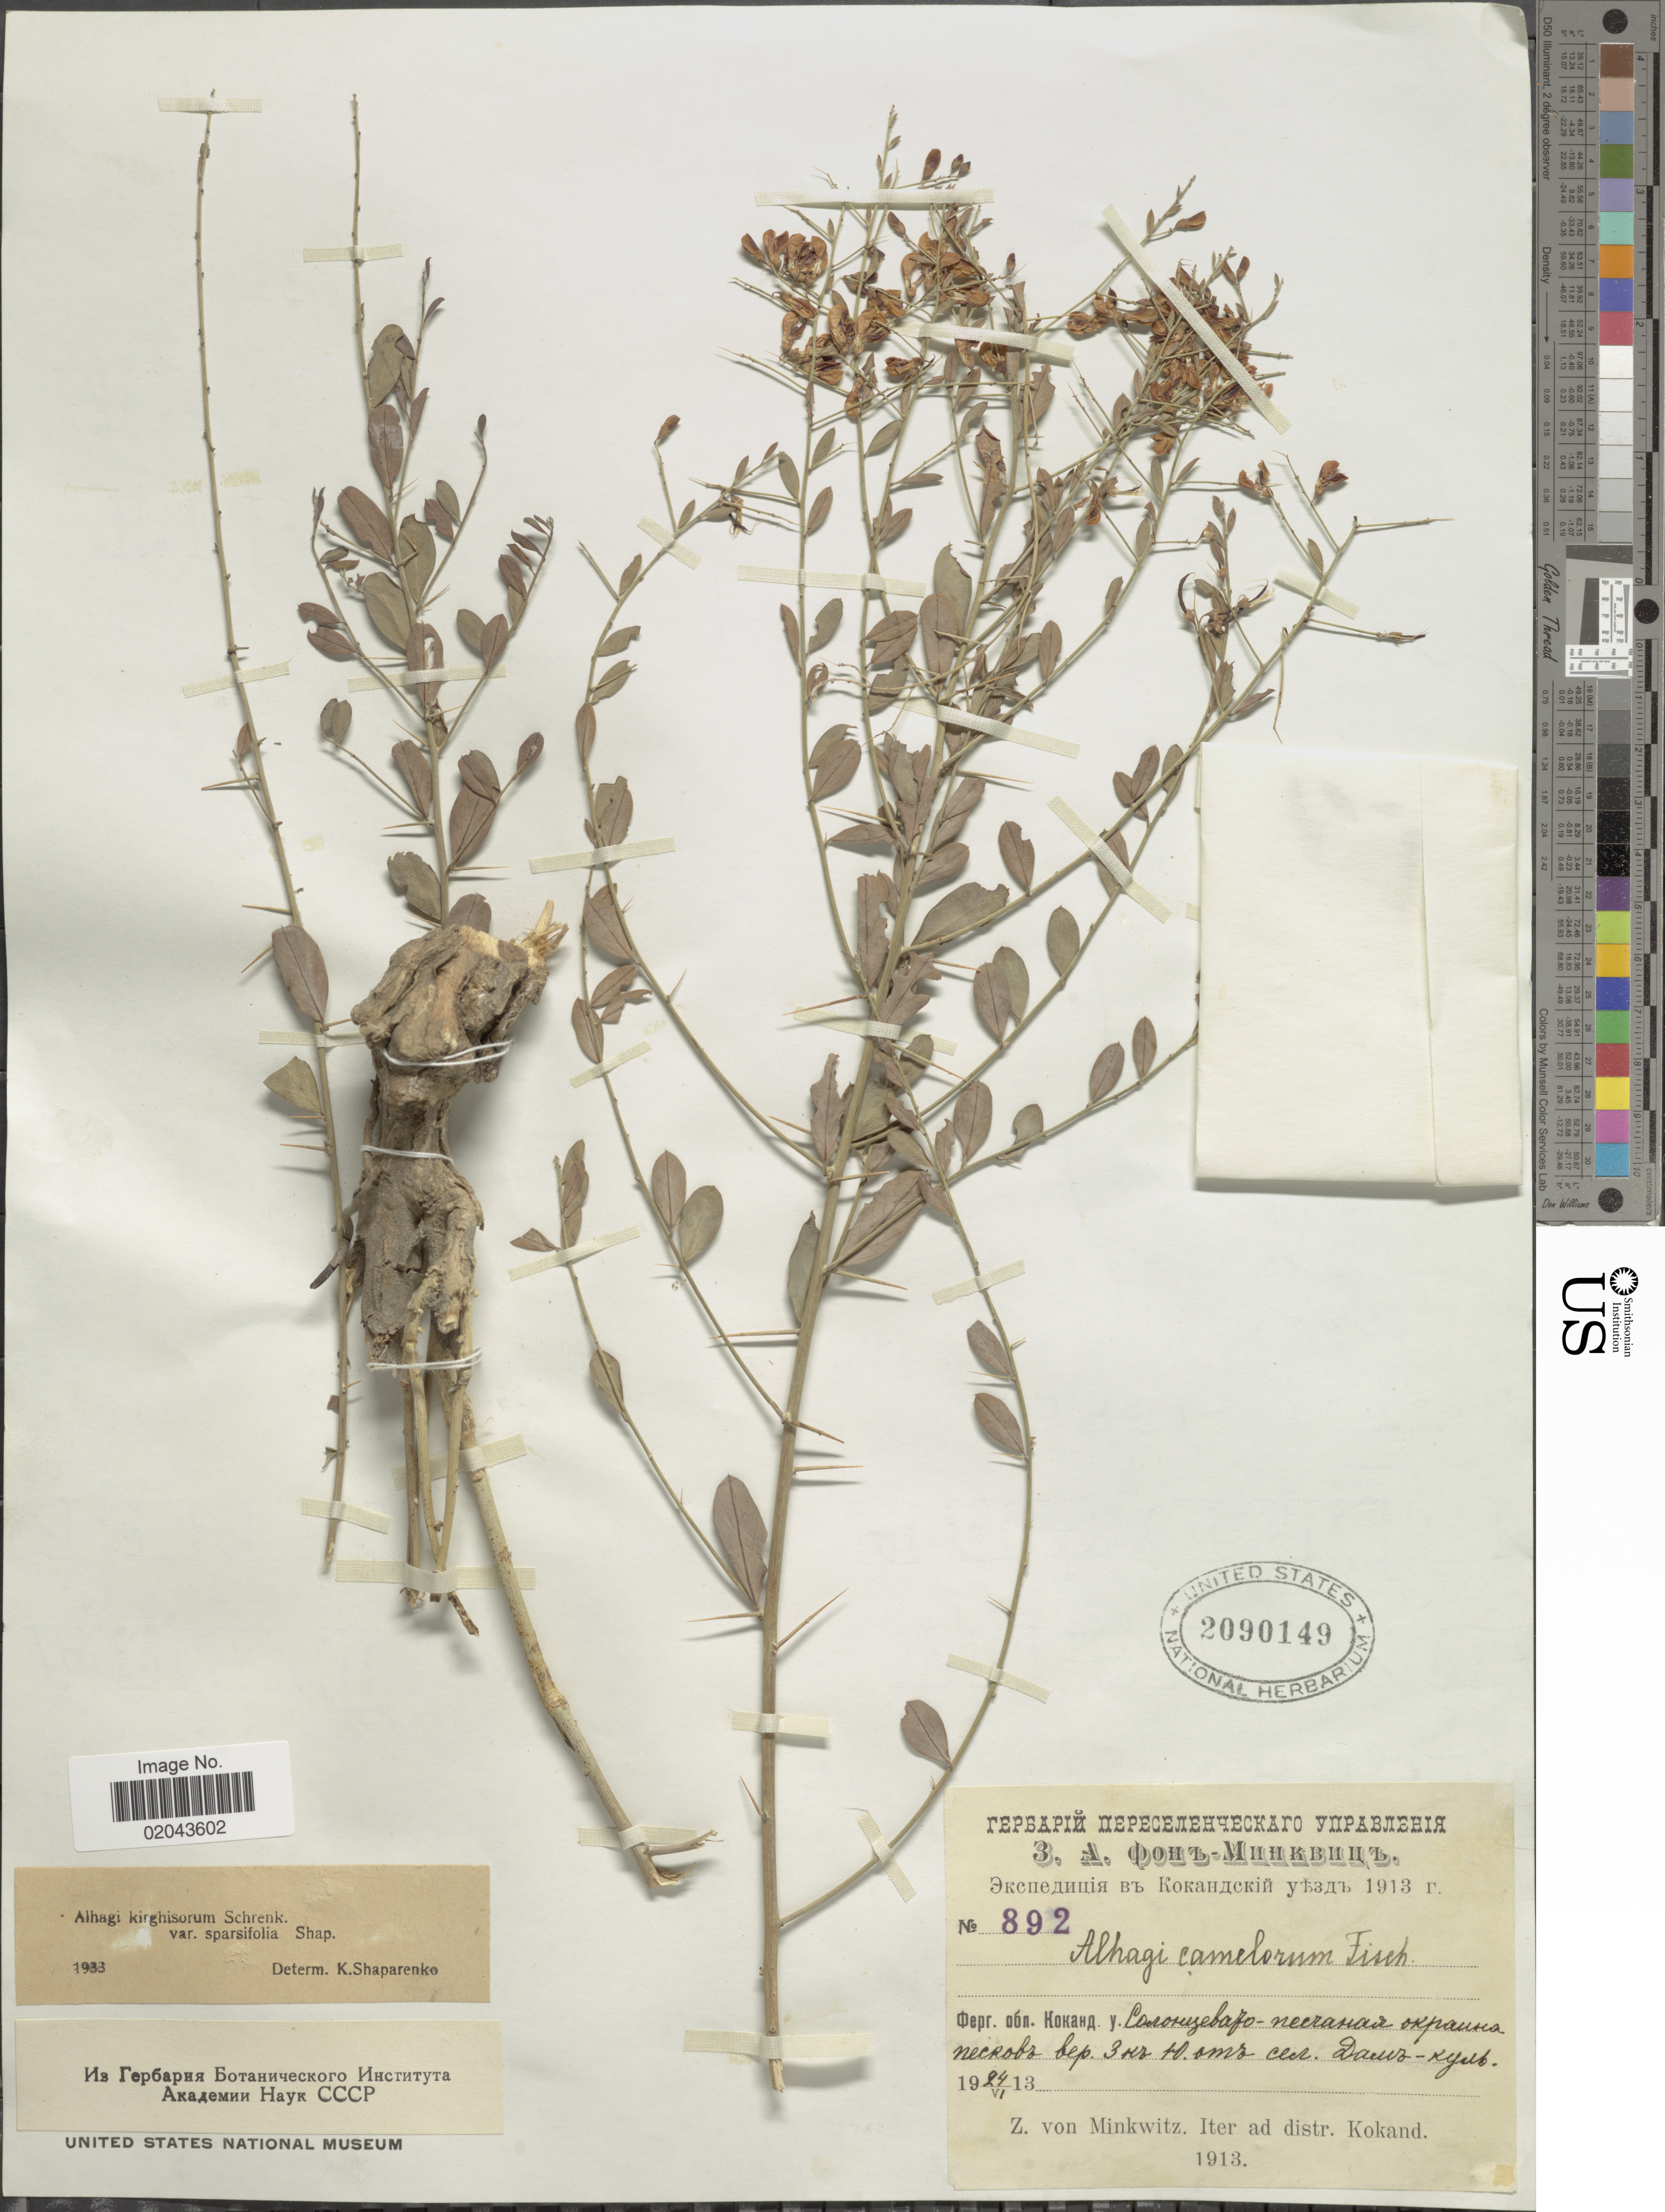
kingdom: Plantae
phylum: Tracheophyta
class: Magnoliopsida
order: Fabales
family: Fabaceae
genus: Alhagi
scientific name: Alhagi kirghisorum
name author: Schrenk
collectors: Z. Minkwitz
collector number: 892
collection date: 1913-06-24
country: Uzbekistan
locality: Iter ad distr. Kokand.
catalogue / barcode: US 2090149